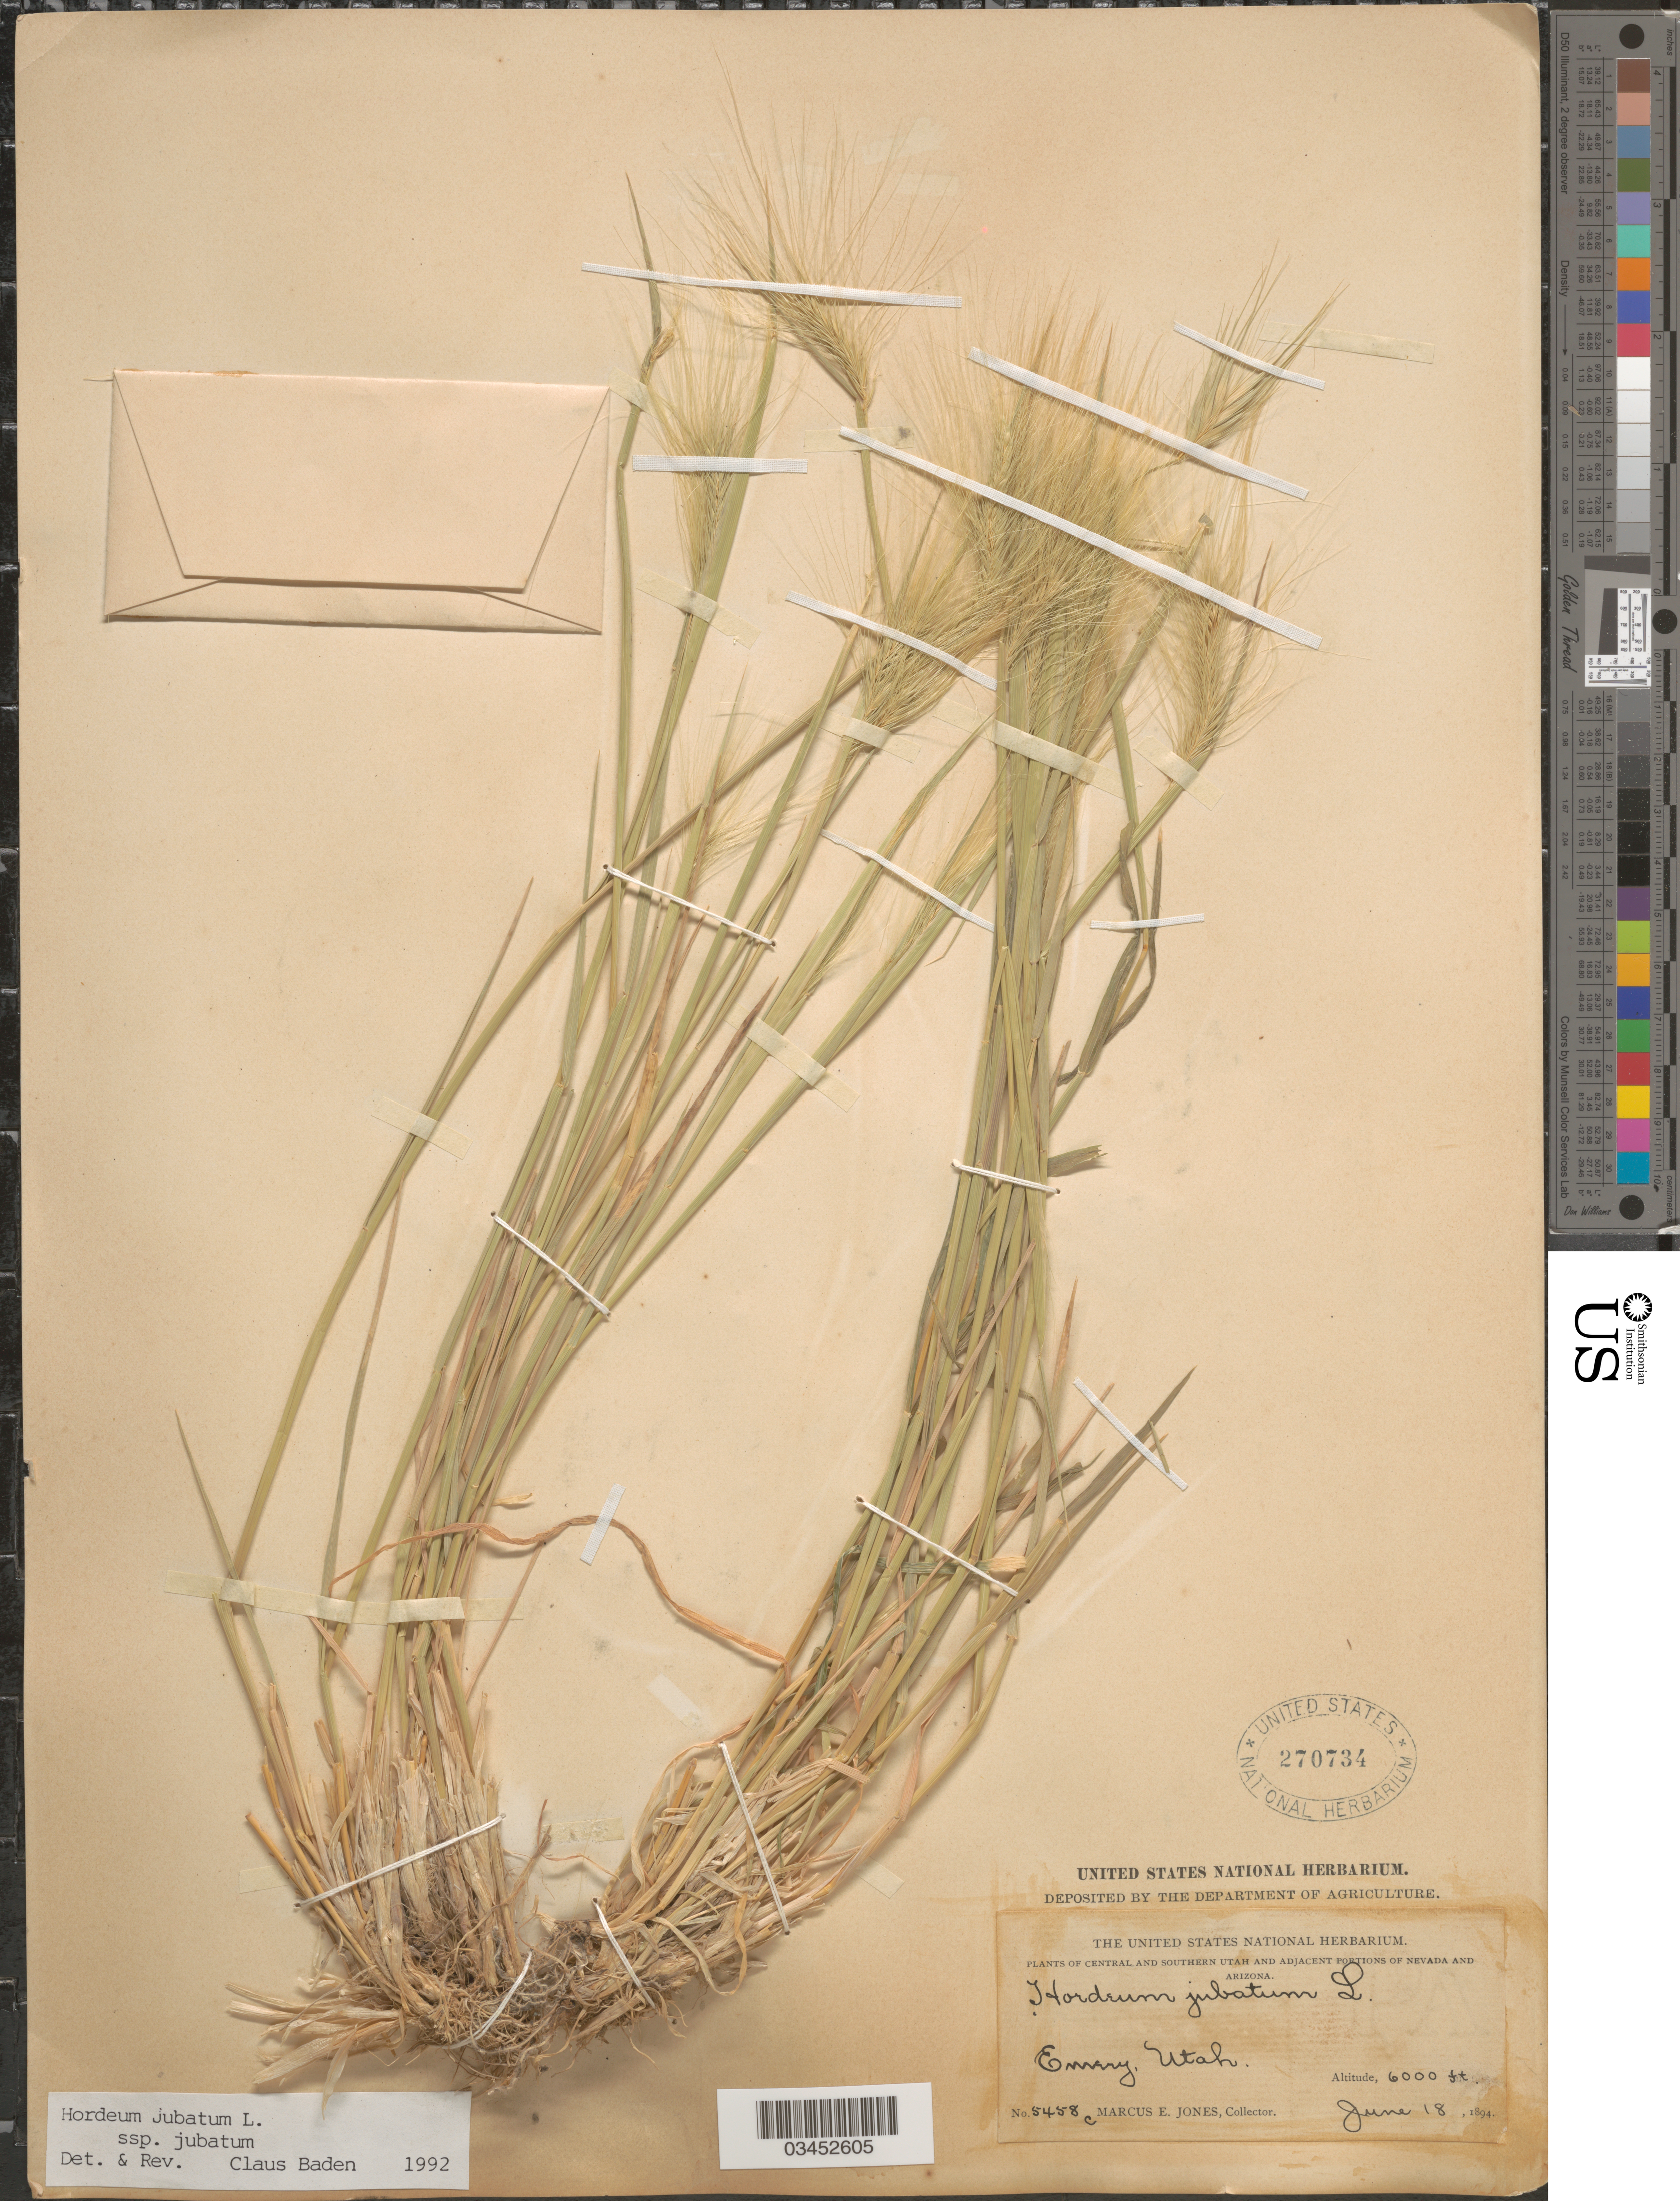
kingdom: Plantae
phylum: Tracheophyta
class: Liliopsida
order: Poales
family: Poaceae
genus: Hordeum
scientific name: Hordeum jubatum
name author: L.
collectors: M. E. Jones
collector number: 5458C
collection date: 1894-06-18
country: United States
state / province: Utah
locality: Central and Southern Utah. Emery.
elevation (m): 1829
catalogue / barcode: US 270734